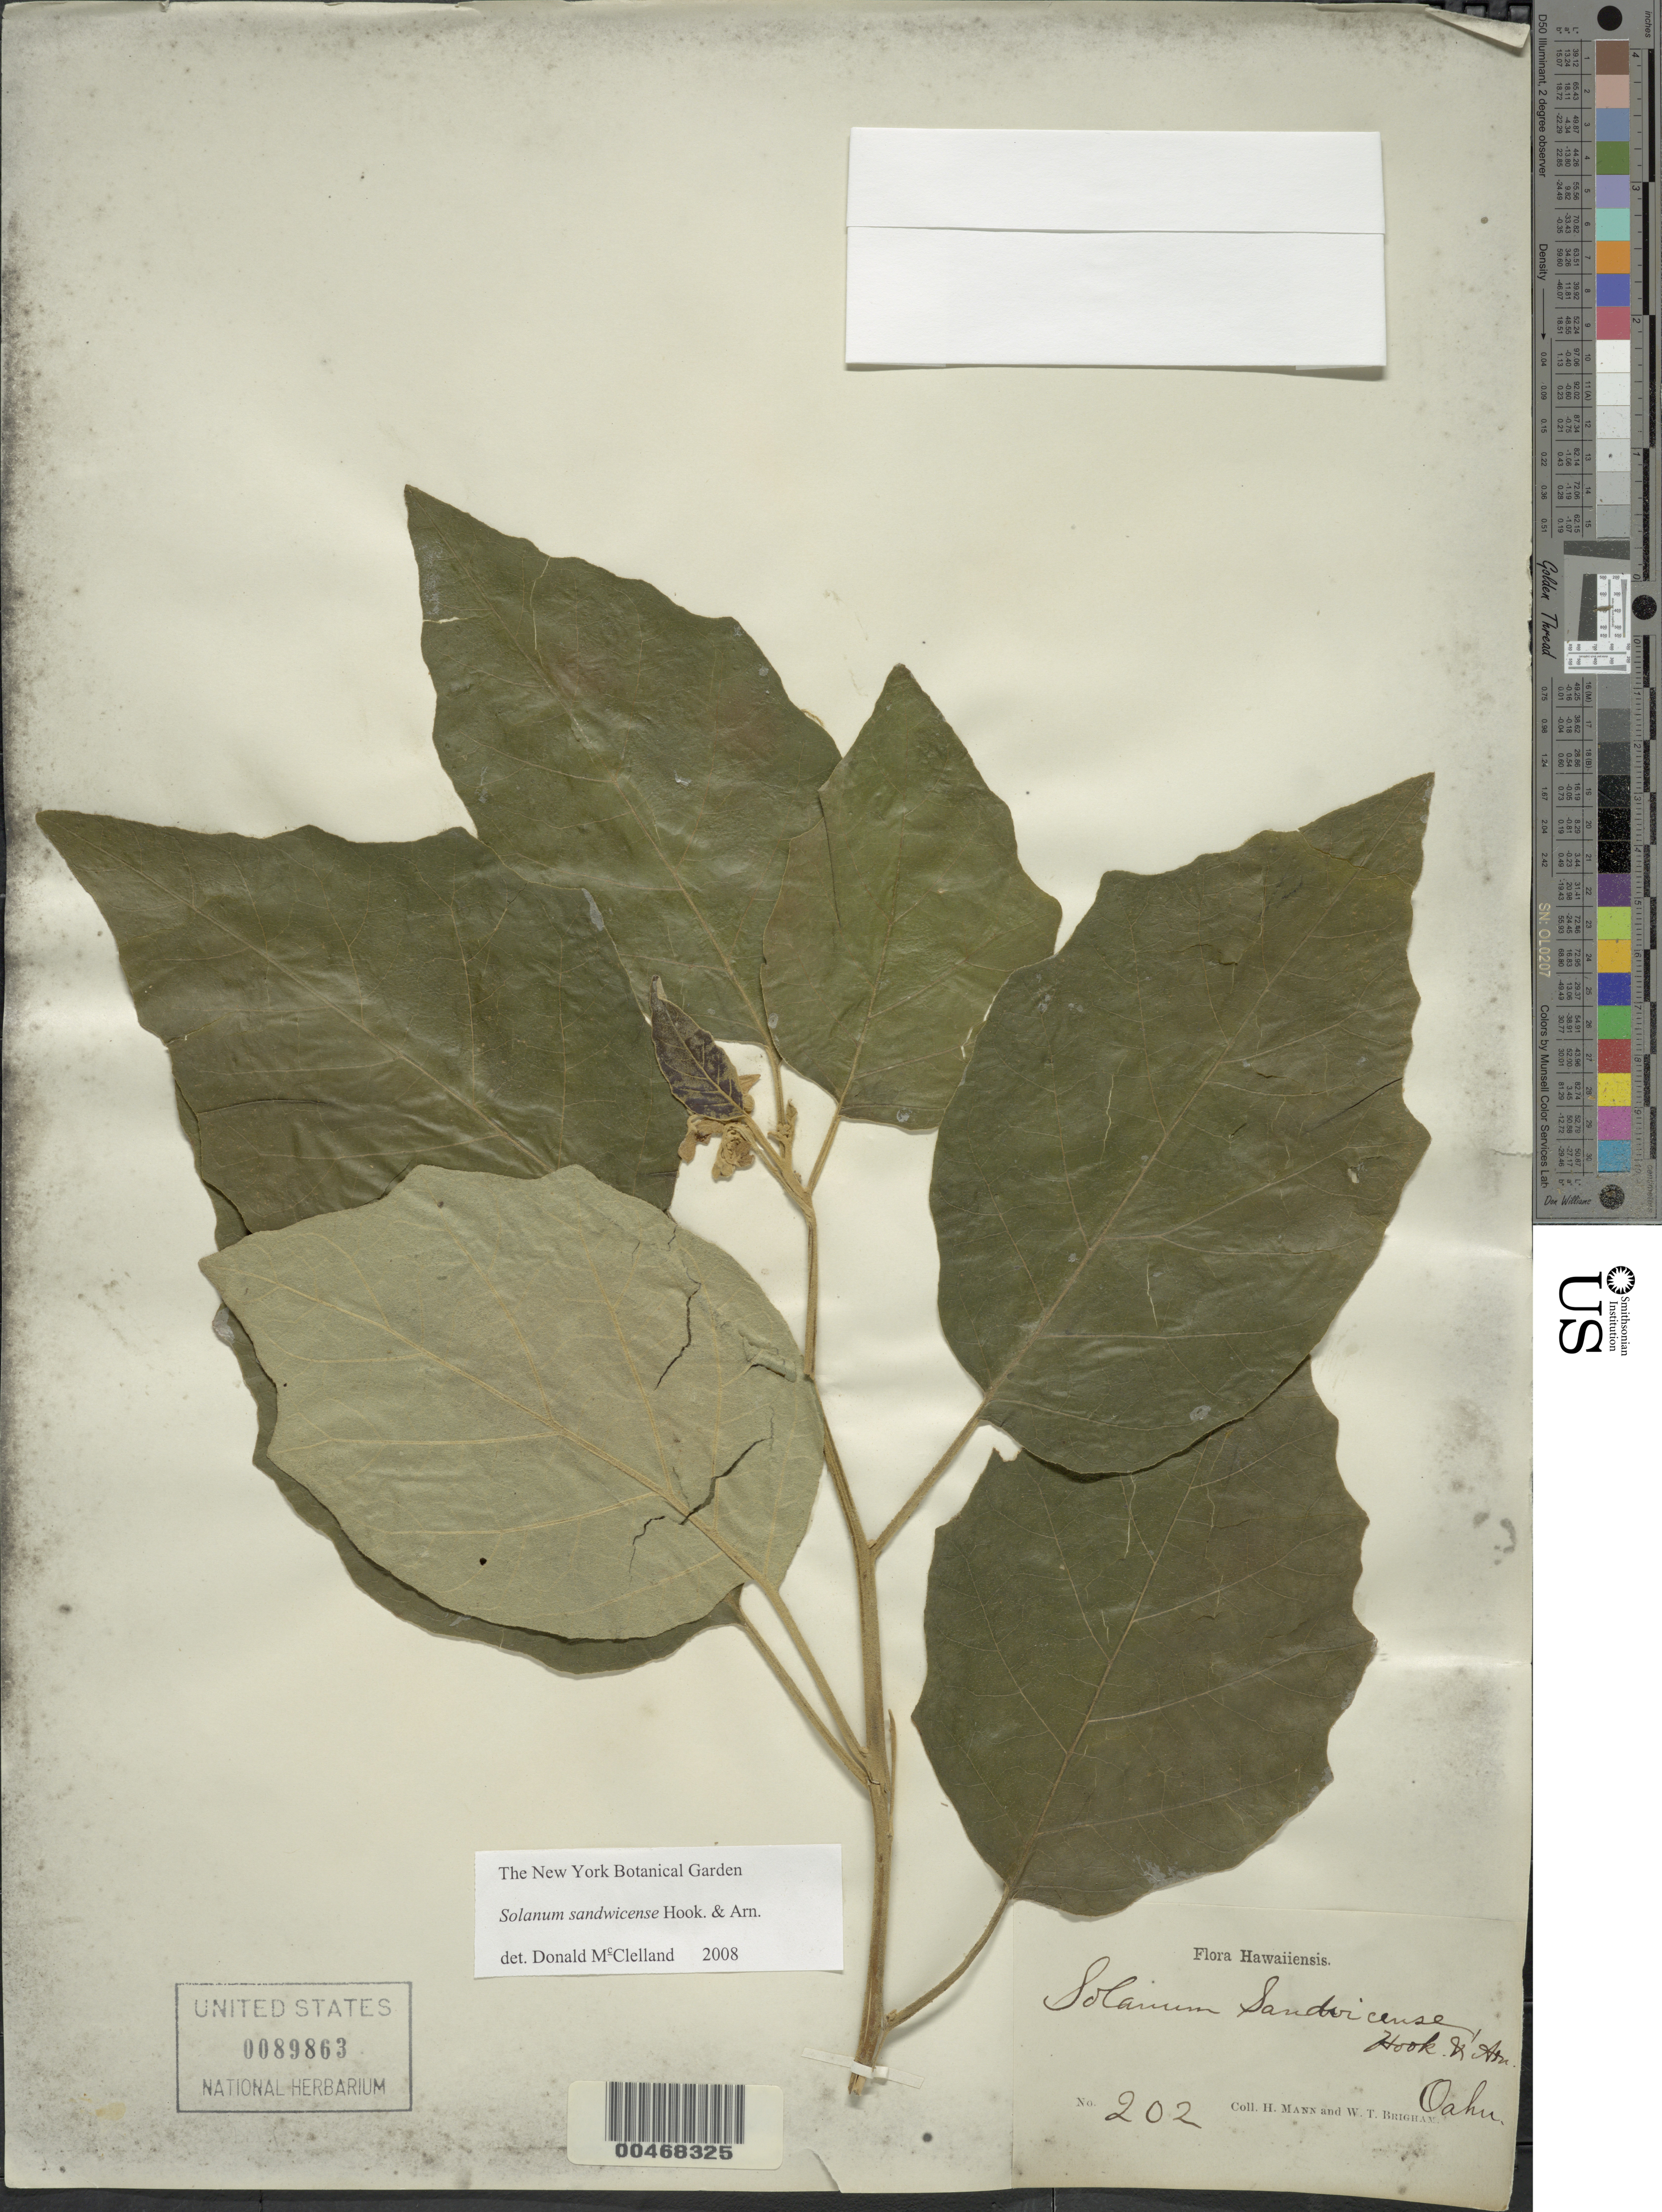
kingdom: Plantae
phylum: Tracheophyta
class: Magnoliopsida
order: Solanales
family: Solanaceae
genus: Solanum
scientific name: Solanum sandwicense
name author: Hook. & Arn.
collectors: H. Mann & W. T. Brigham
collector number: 202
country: United States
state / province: Hawaii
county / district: Honolulu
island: Oahu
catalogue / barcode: US 89863